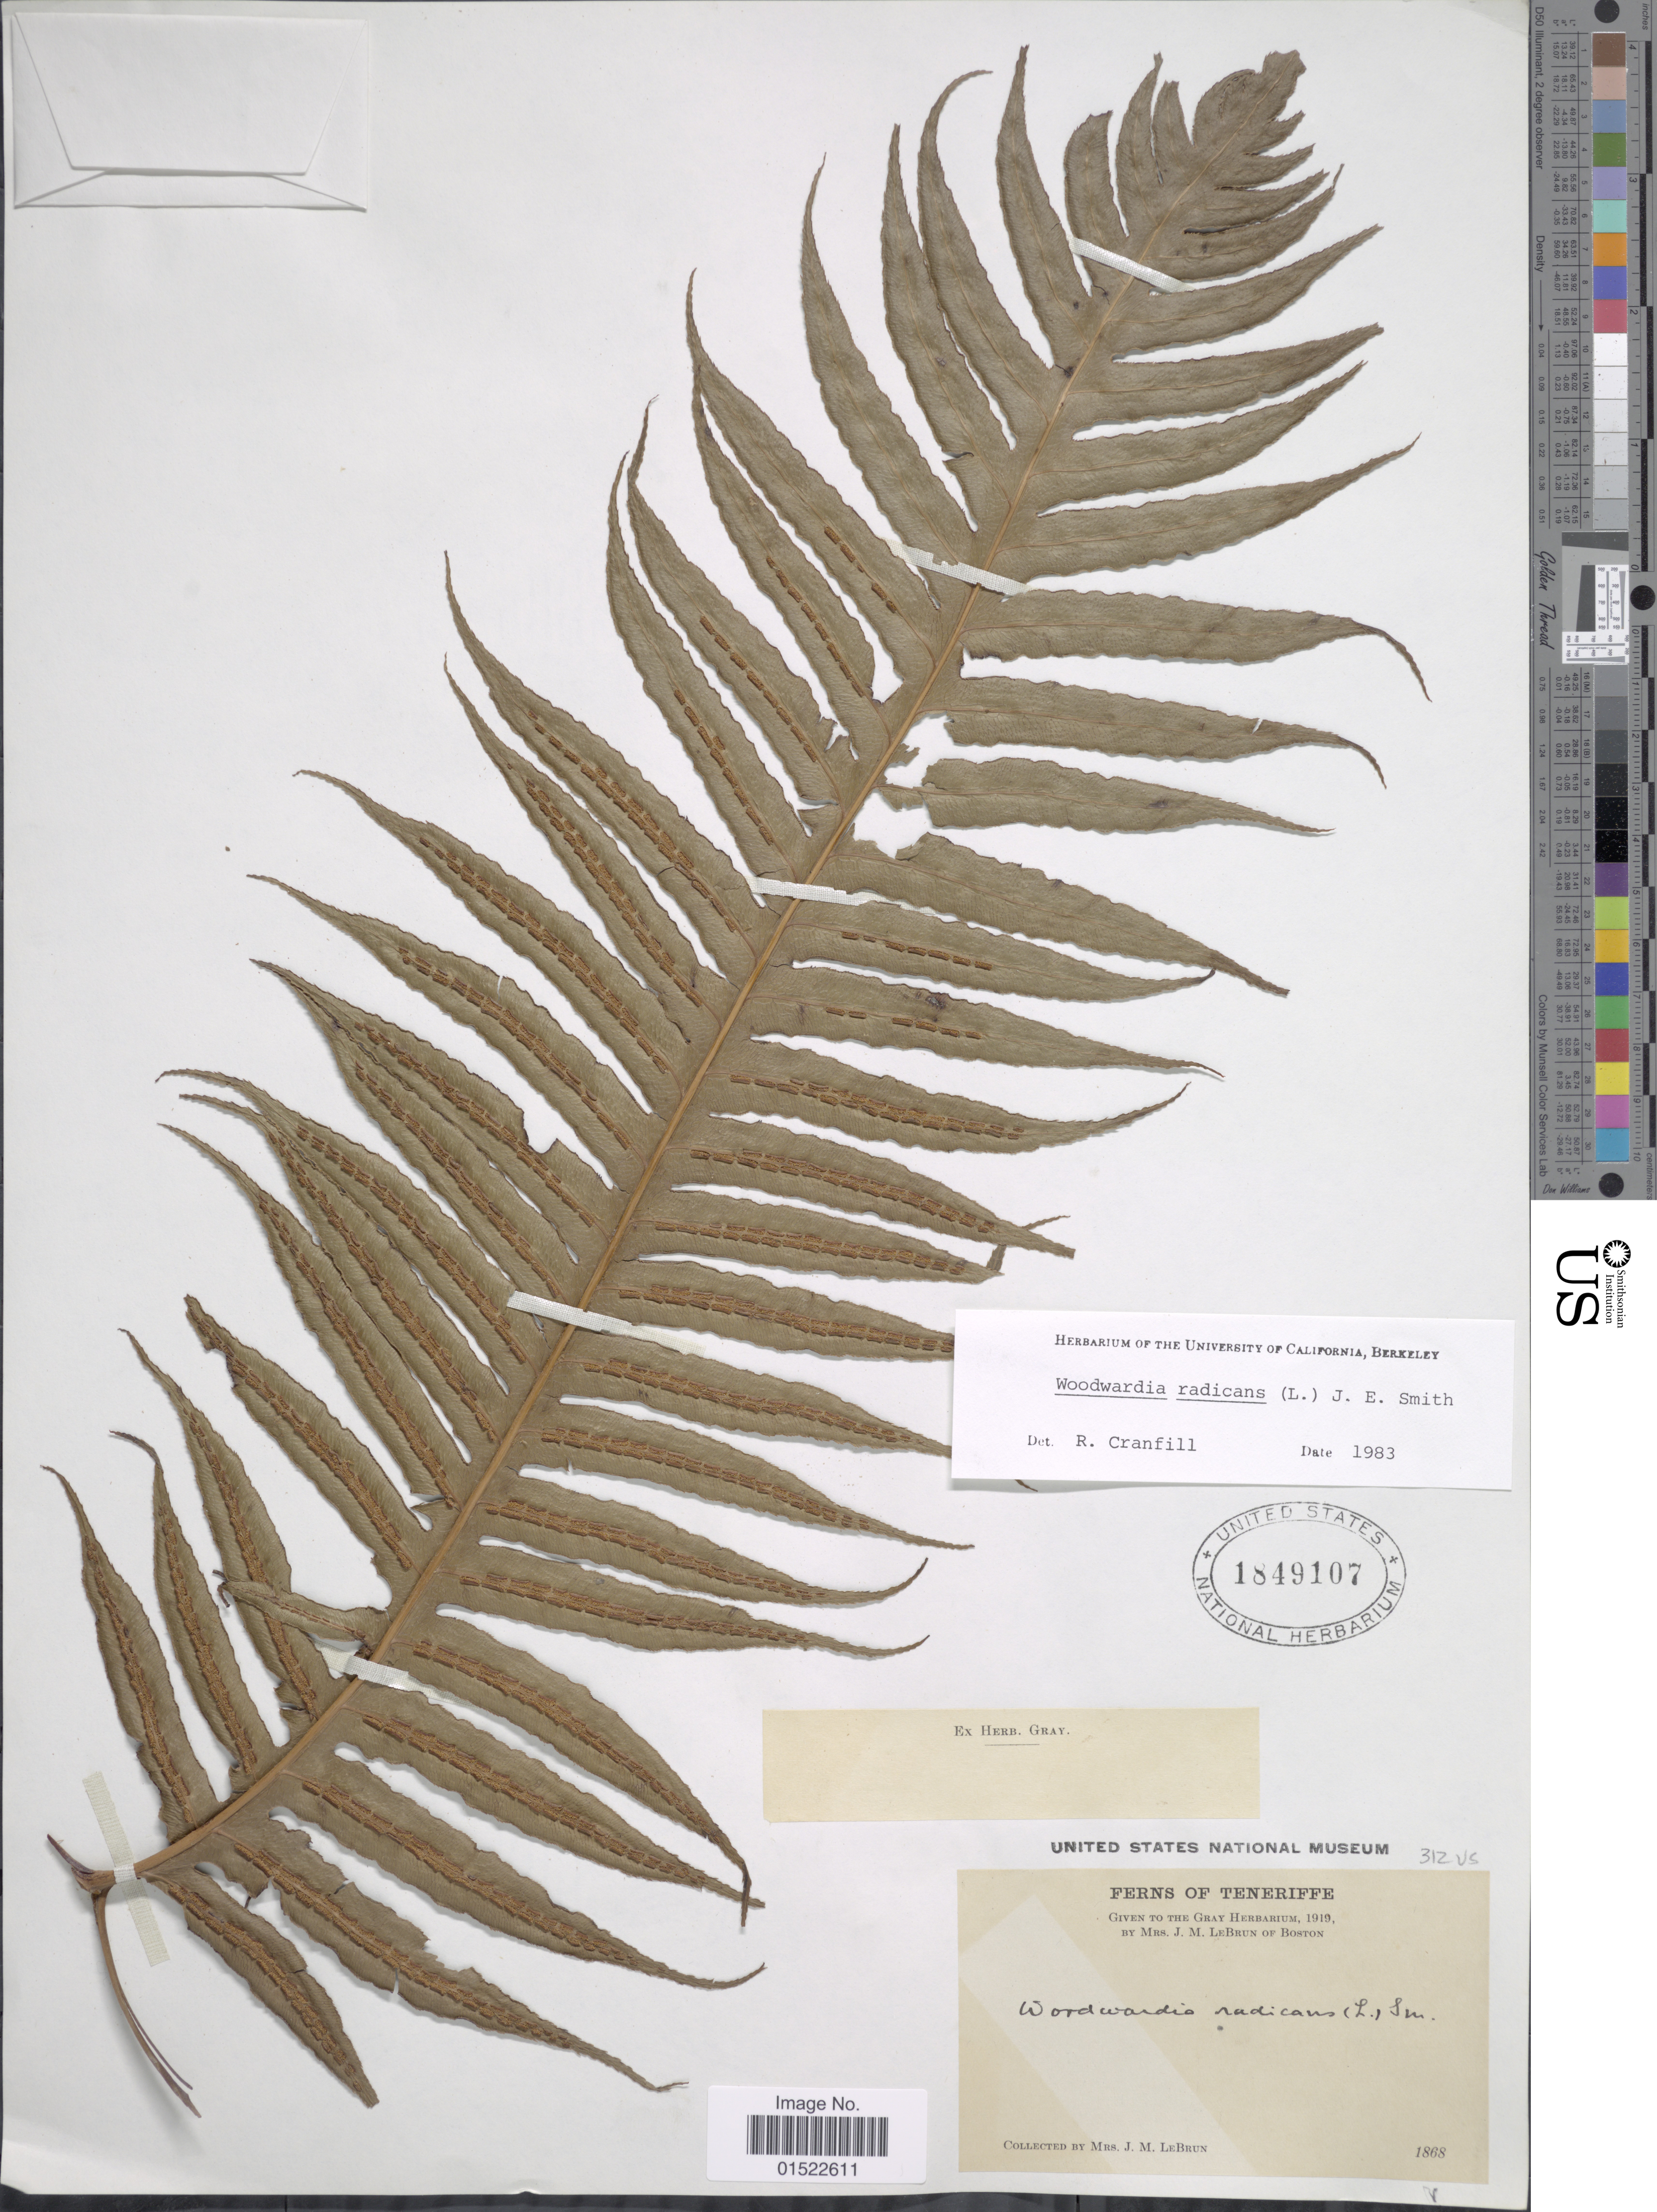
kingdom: Plantae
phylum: Tracheophyta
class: Polypodiopsida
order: Polypodiales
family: Blechnaceae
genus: Woodwardia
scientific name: Woodwardia radicans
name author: (L.) Sm.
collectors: Mrs. J. M. Lebrun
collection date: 1868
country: Spain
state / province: Canarias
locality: Teneriffe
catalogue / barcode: US 1849107